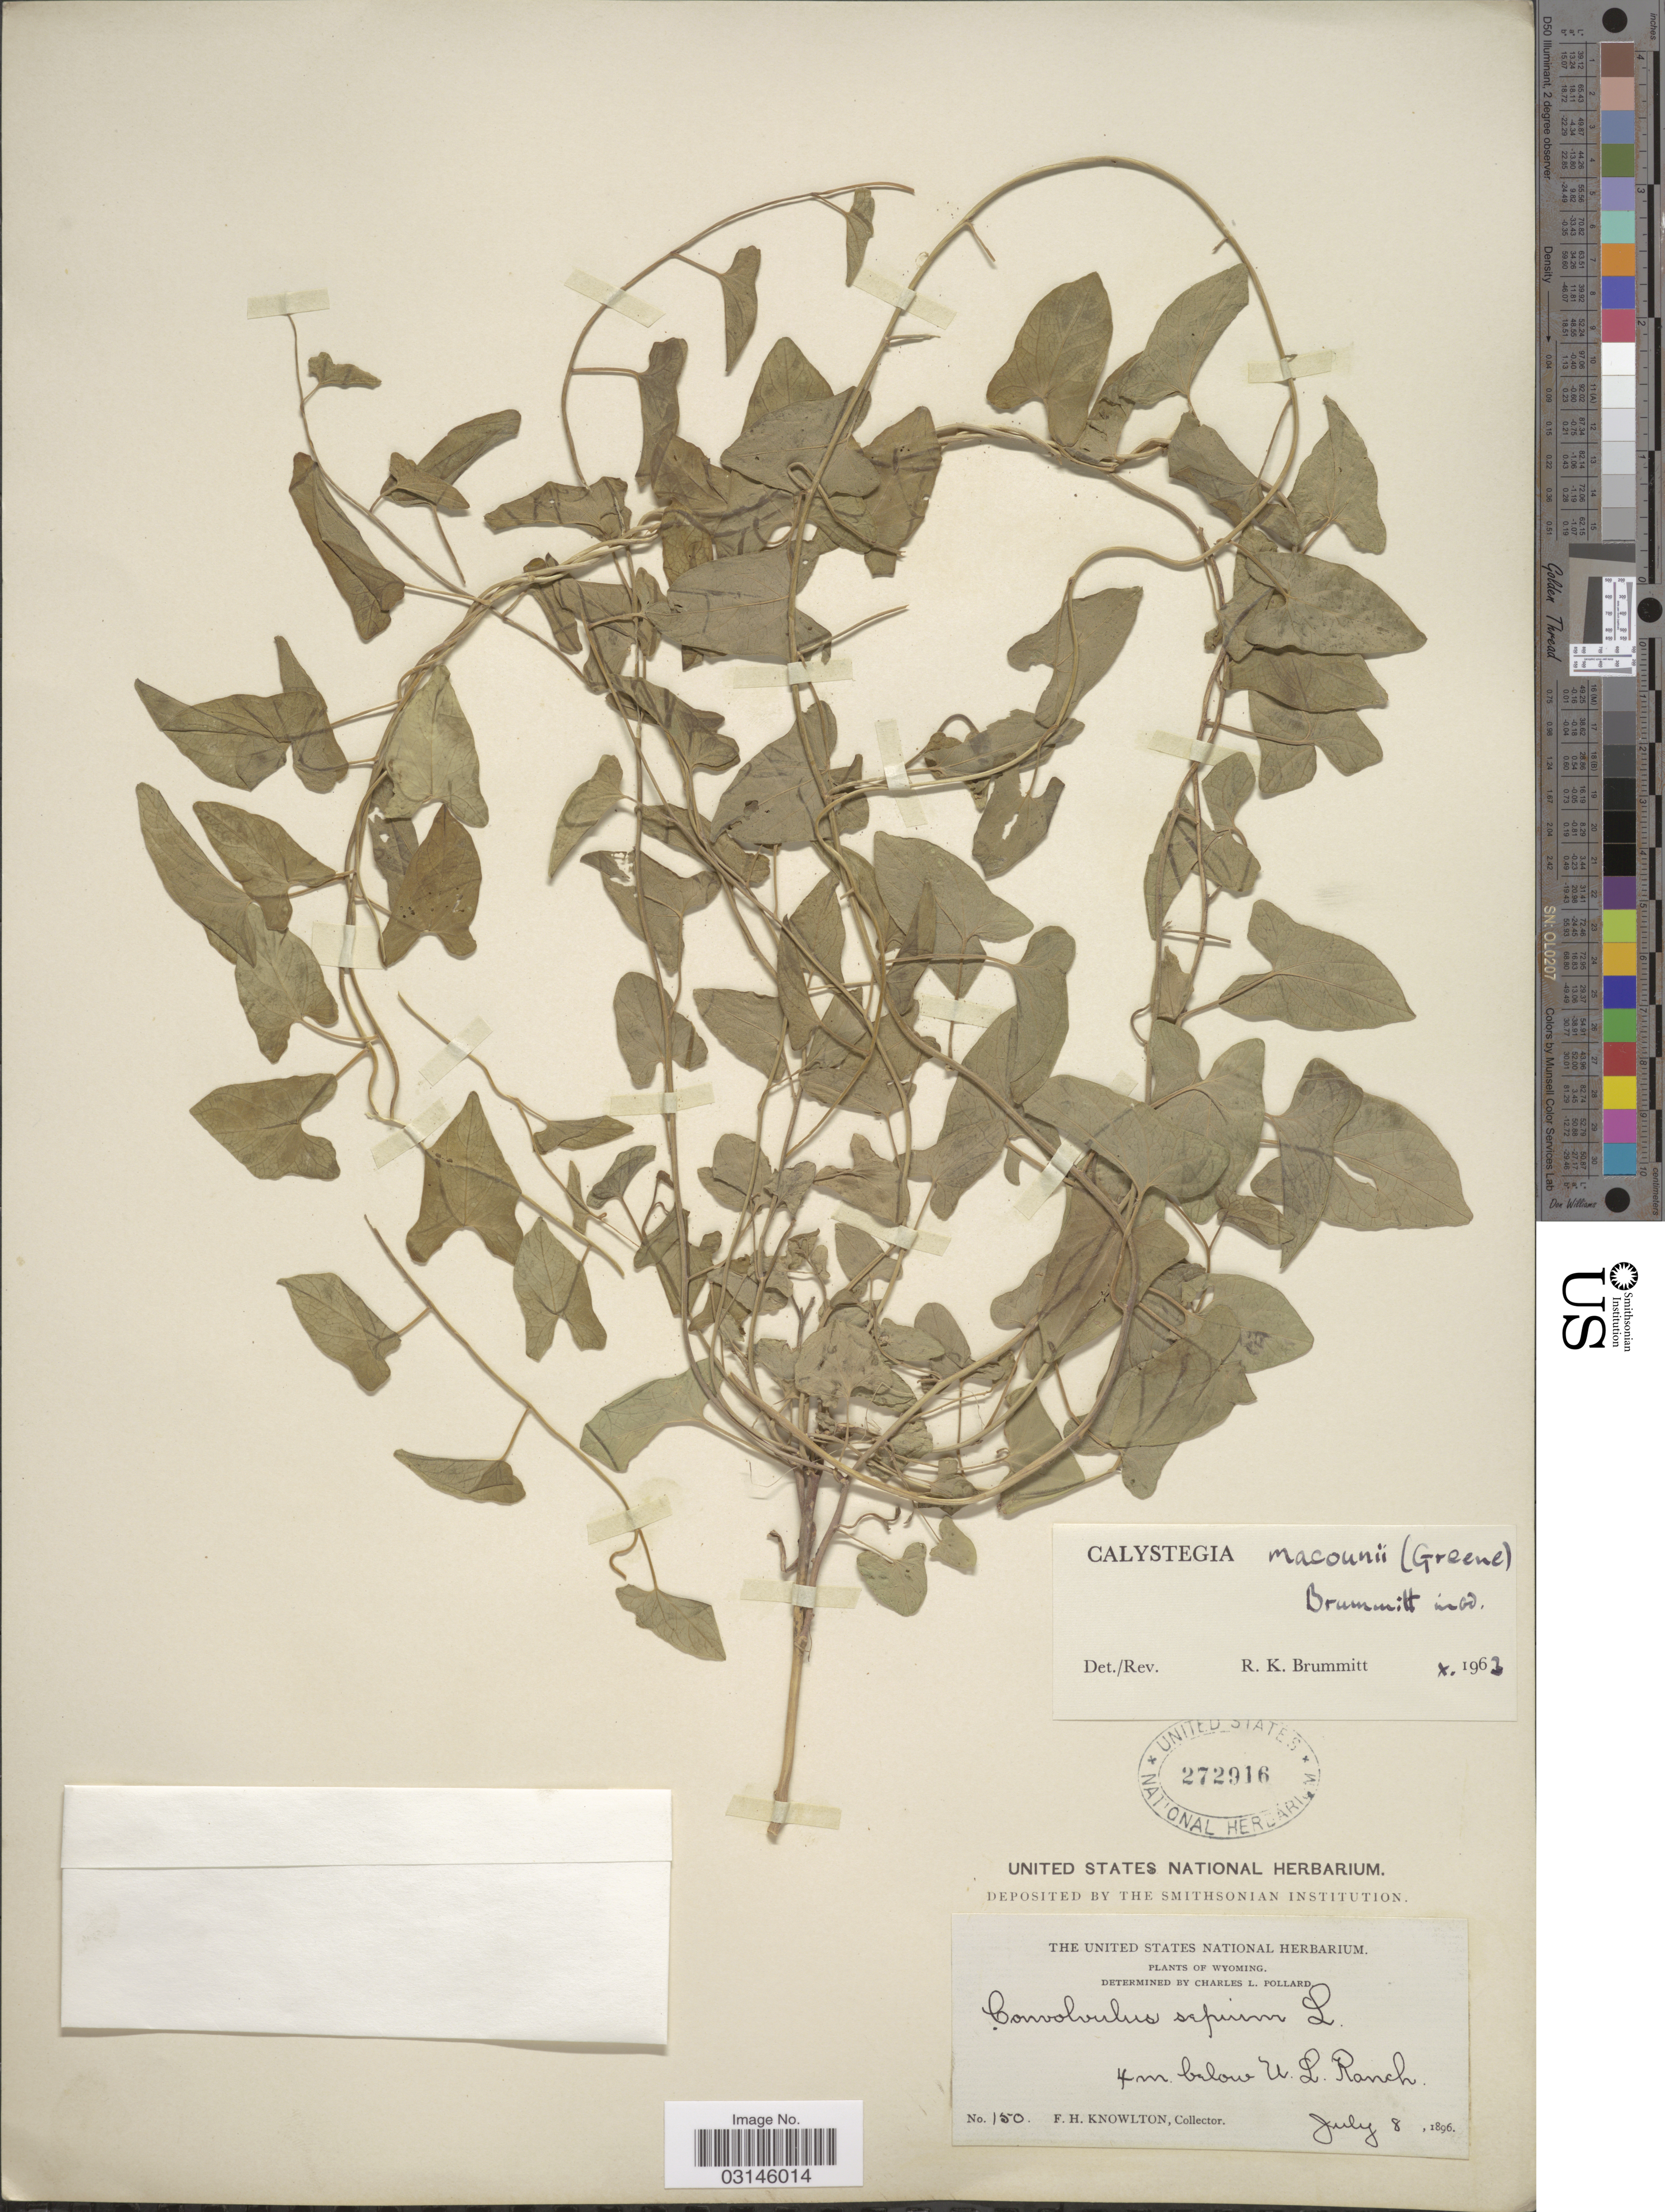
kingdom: Plantae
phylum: Tracheophyta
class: Magnoliopsida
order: Solanales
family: Convolvulaceae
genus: Calystegia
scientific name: Calystegia macounii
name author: (Greene) Brummitt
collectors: F. H. Knowlton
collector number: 150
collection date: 1896-07-08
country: United States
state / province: Wyoming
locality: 4 m. below U.L. Ranch.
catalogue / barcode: US 272916